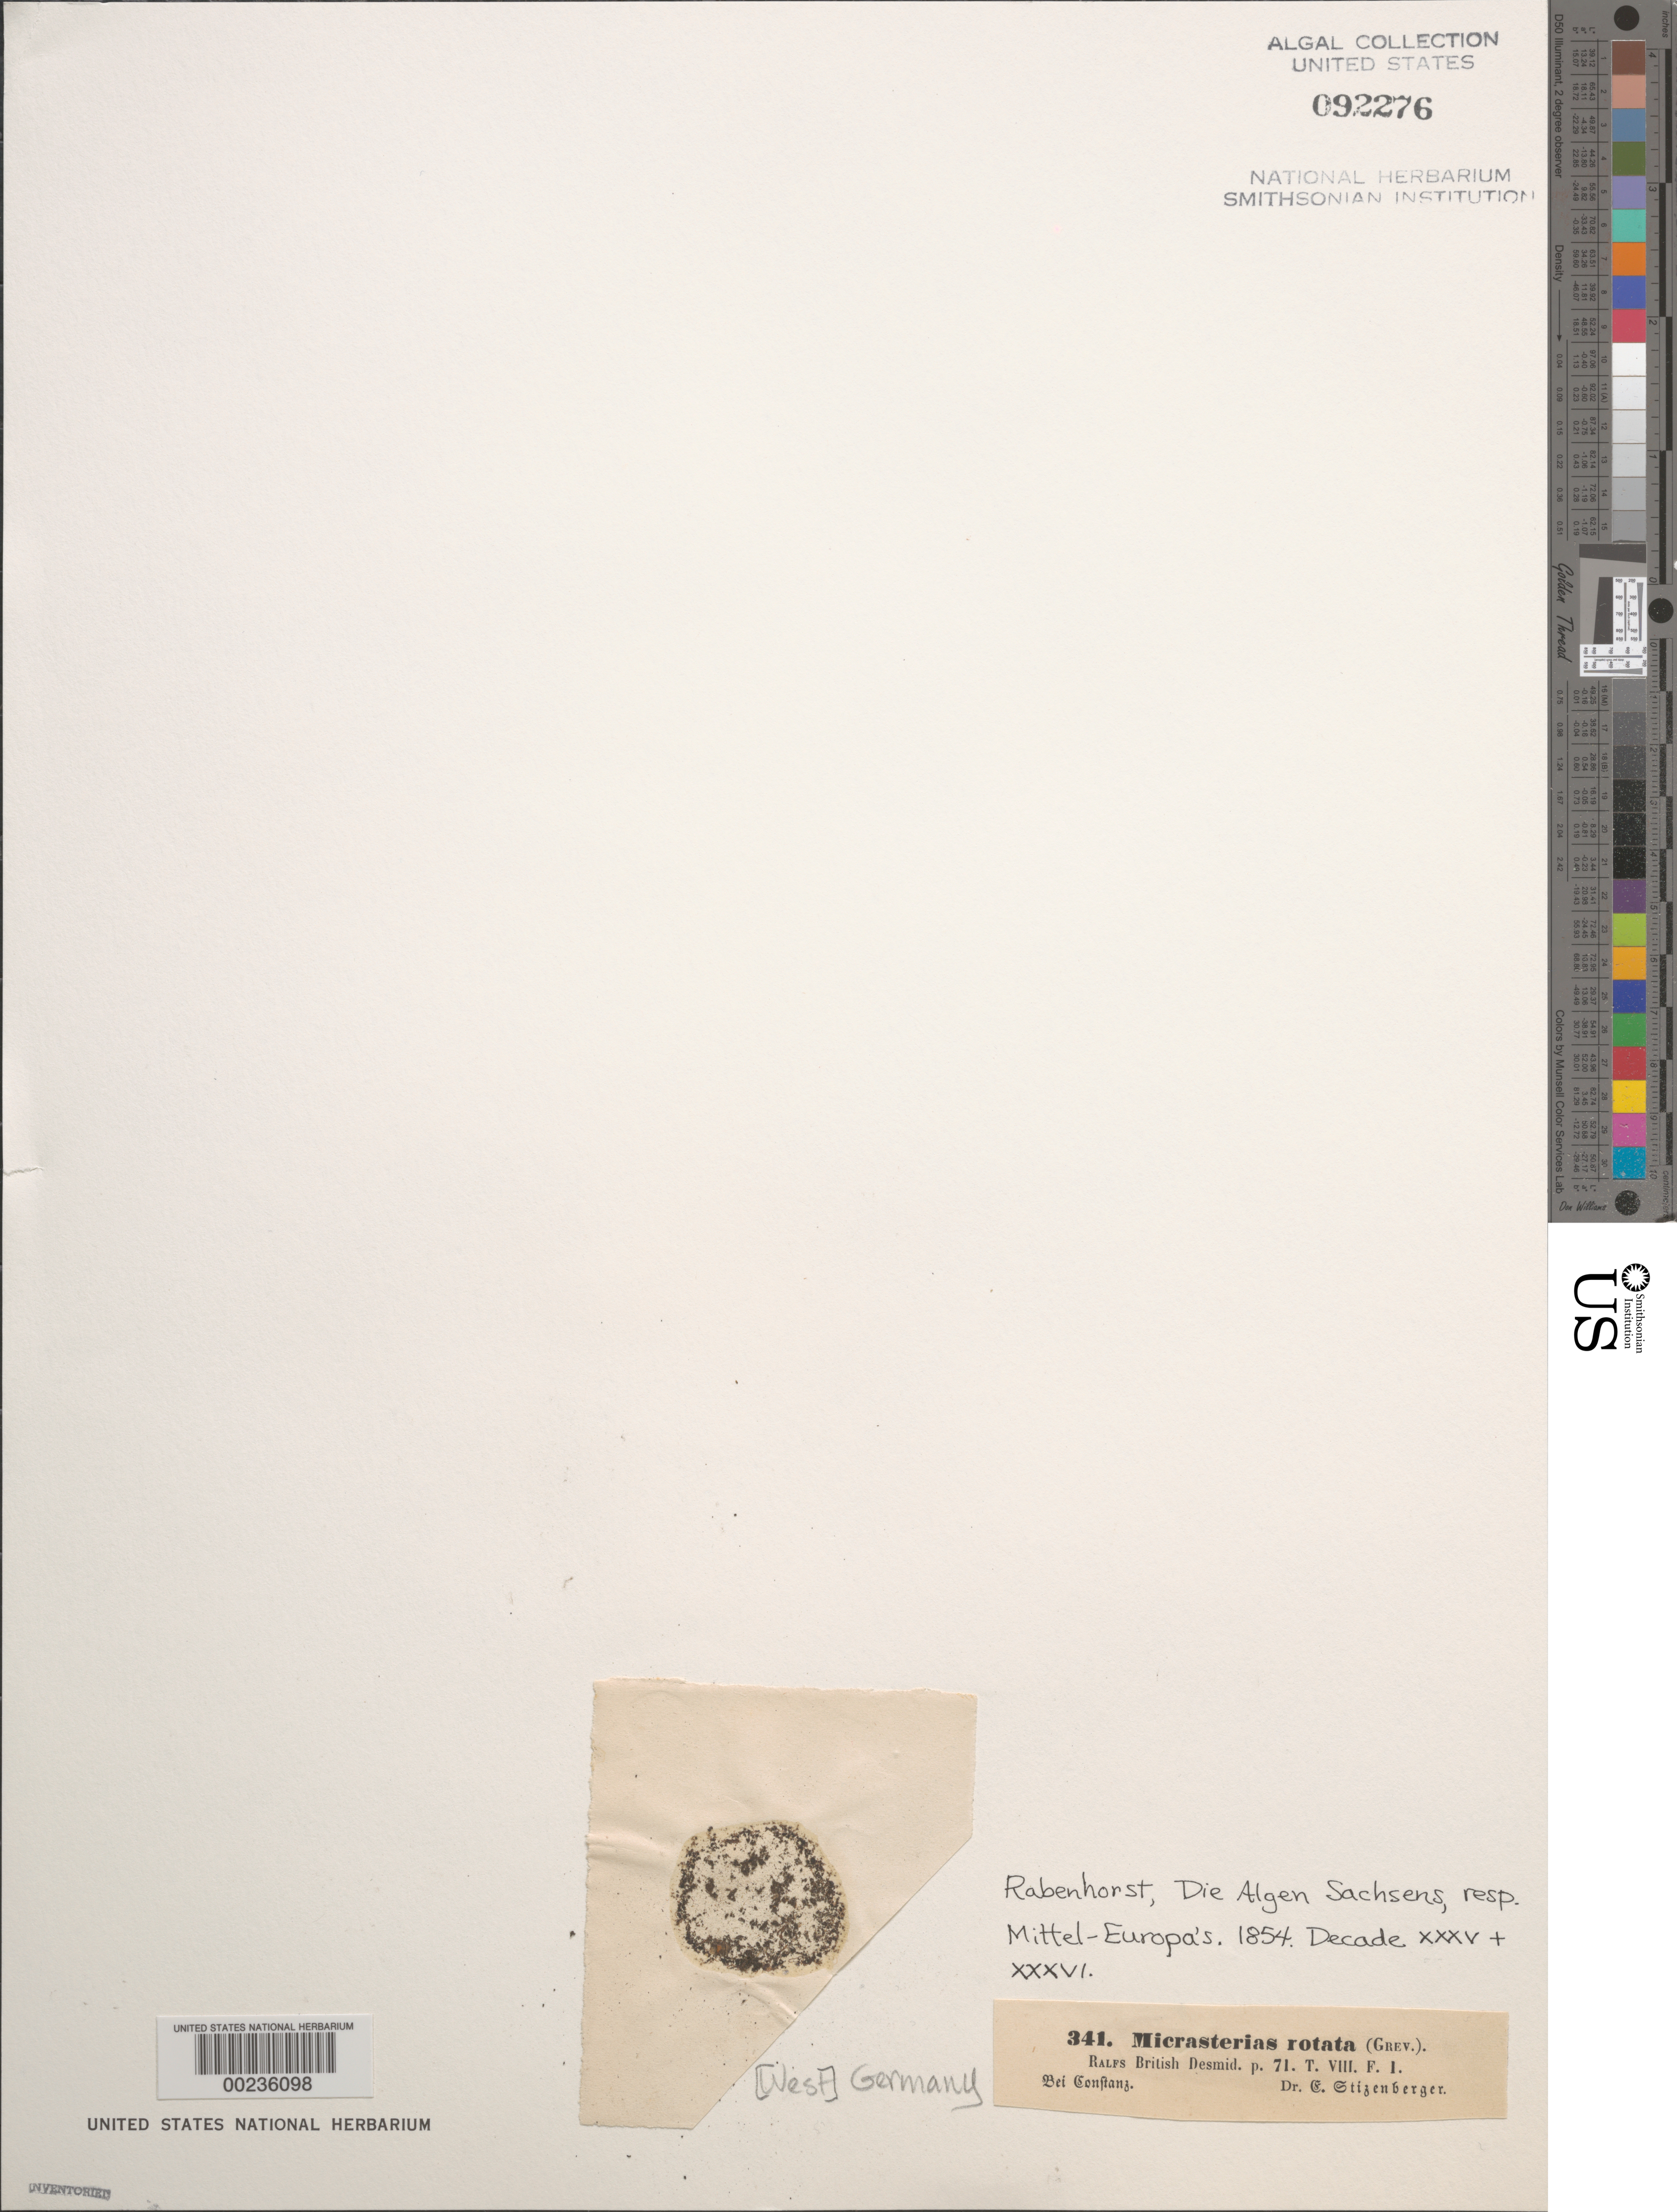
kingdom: Plantae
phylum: Charophyta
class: Zygnematophyceae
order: Zygnematales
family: Desmidiaceae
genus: Micrasterias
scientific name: Micrasterias rotata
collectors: E. Stizenberger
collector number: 341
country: Germany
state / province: Baden-wurttemberg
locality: Near konstanz (constanz)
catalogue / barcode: US 92276